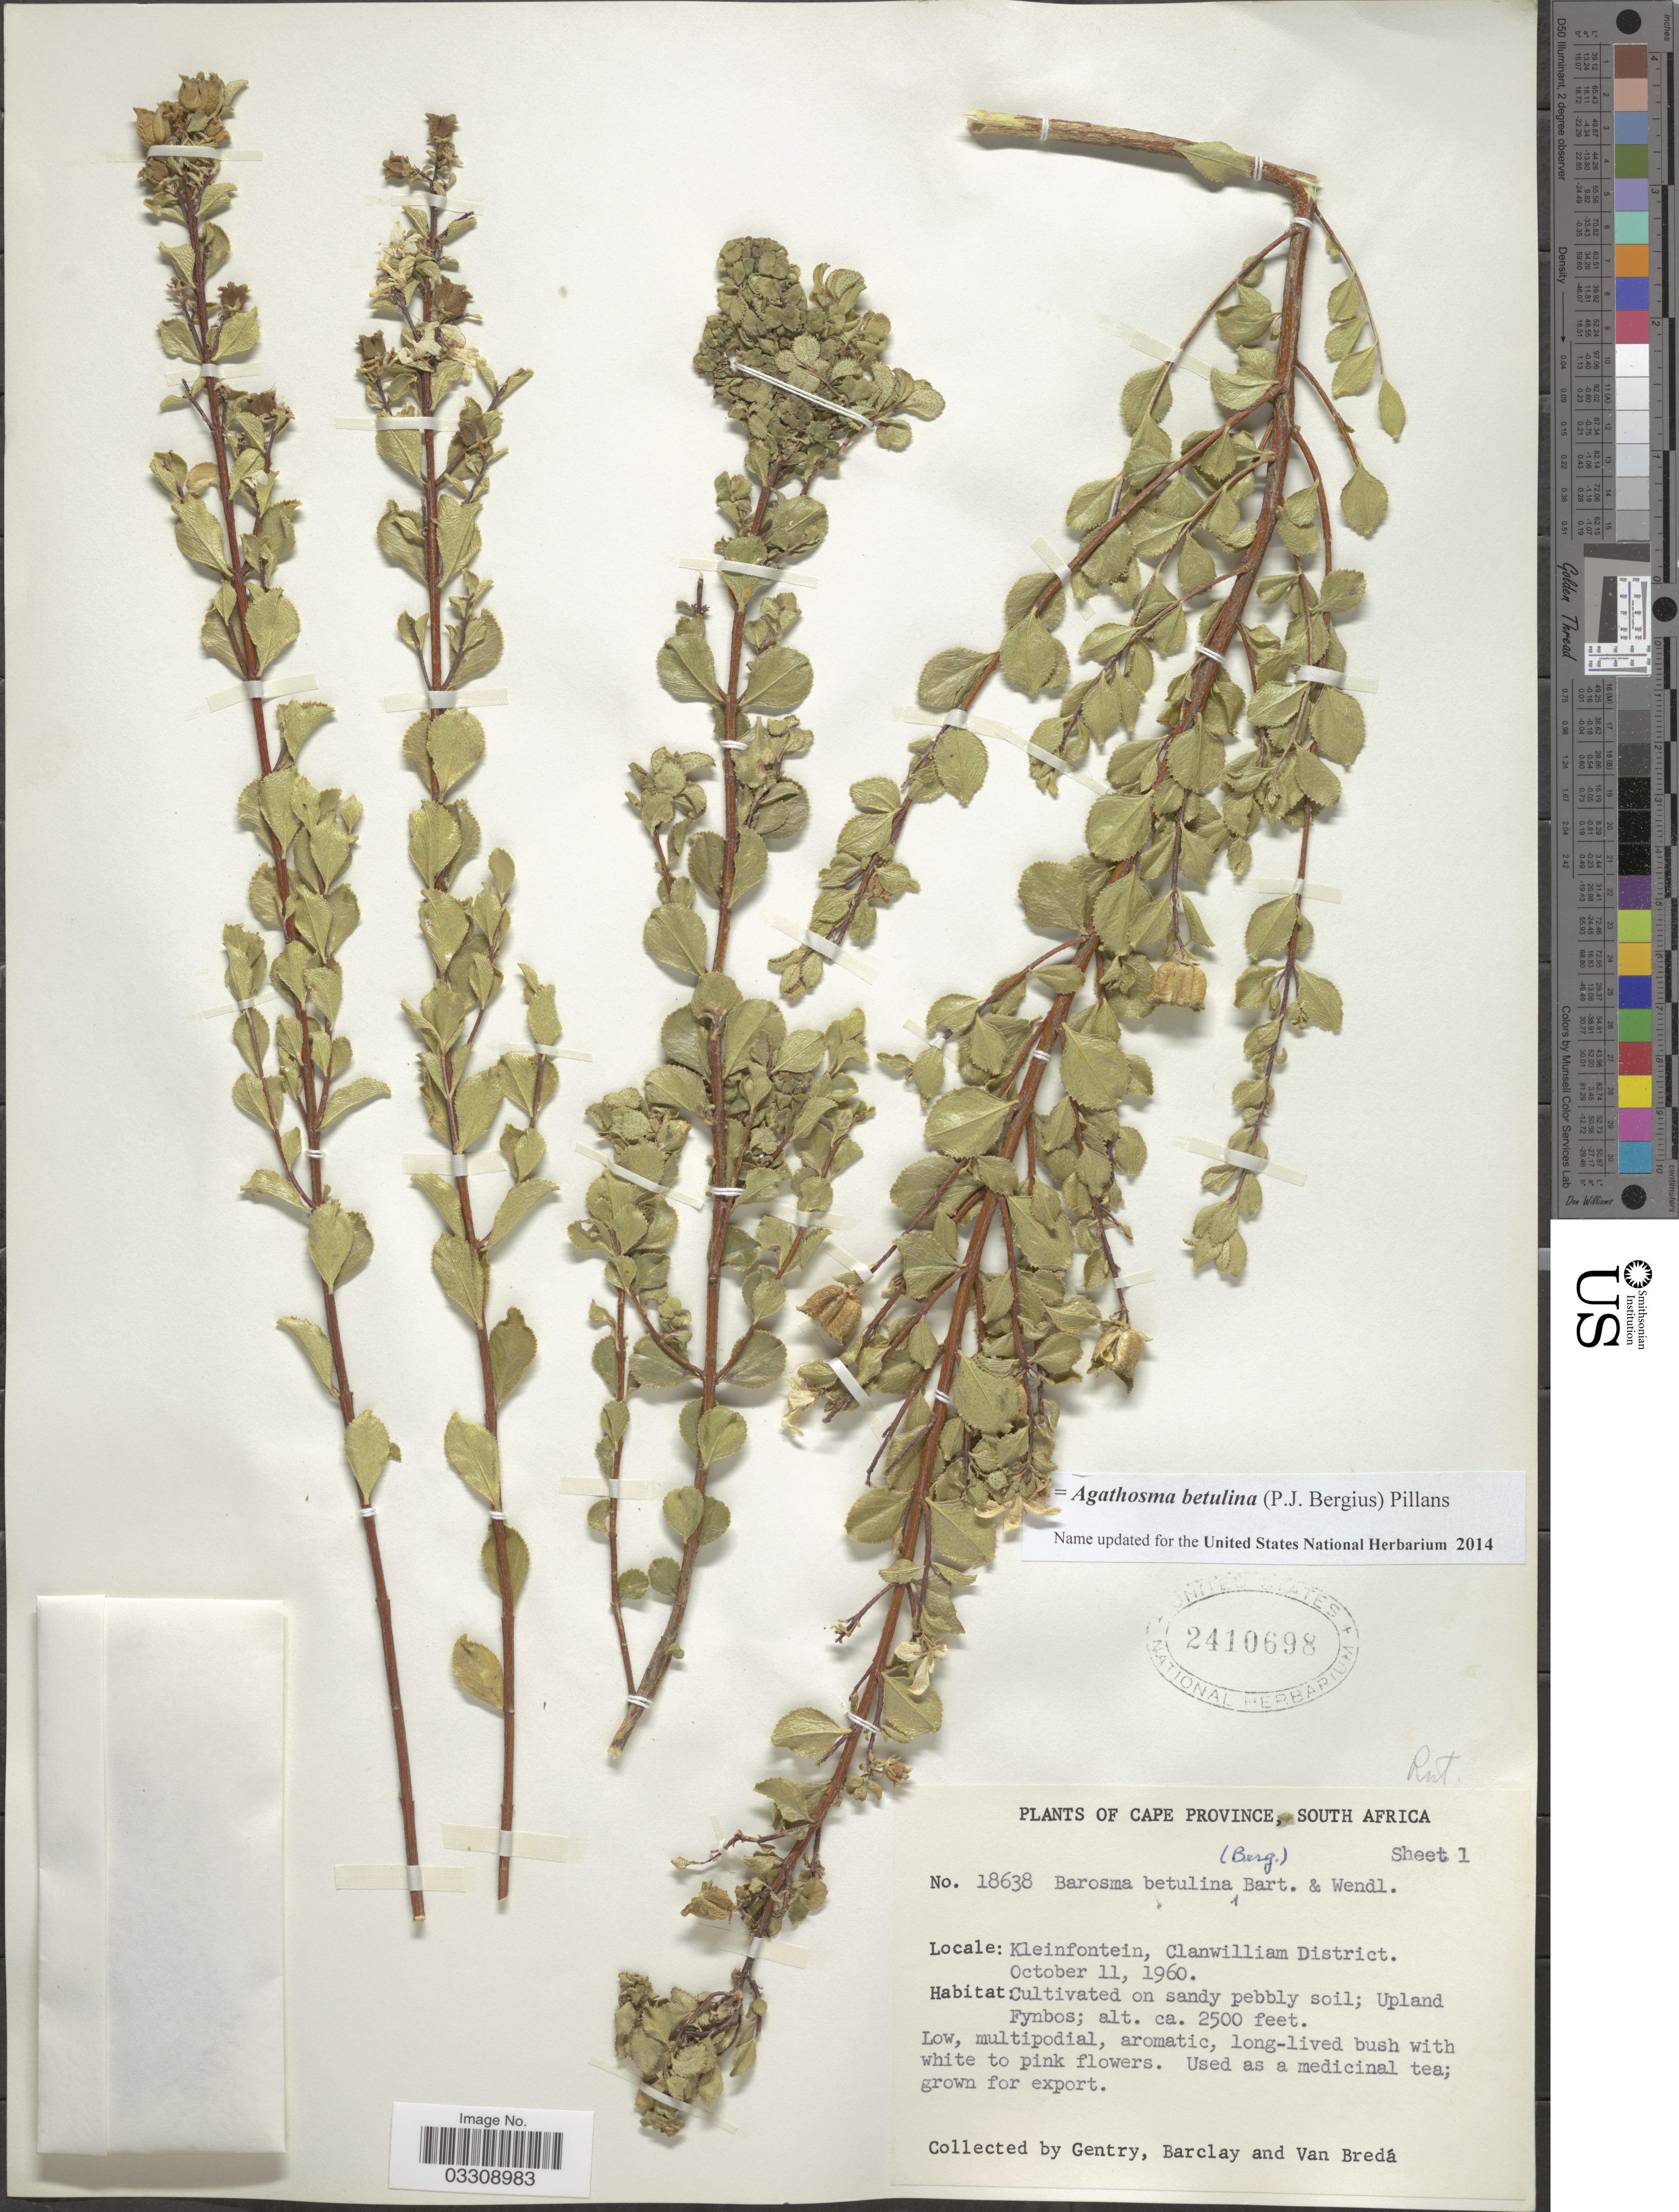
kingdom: Plantae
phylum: Tracheophyta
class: Magnoliopsida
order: Sapindales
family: Rutaceae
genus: Agathosma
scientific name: Agathosma betulina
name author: (P.J. Bergius) Pillans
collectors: Gentry, --, -- Barclay & Van Bredá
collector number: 18638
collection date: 1960-10-11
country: South Africa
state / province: Western Cape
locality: Kleinfontein, Clanwilliam District.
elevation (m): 762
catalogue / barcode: US 2410698